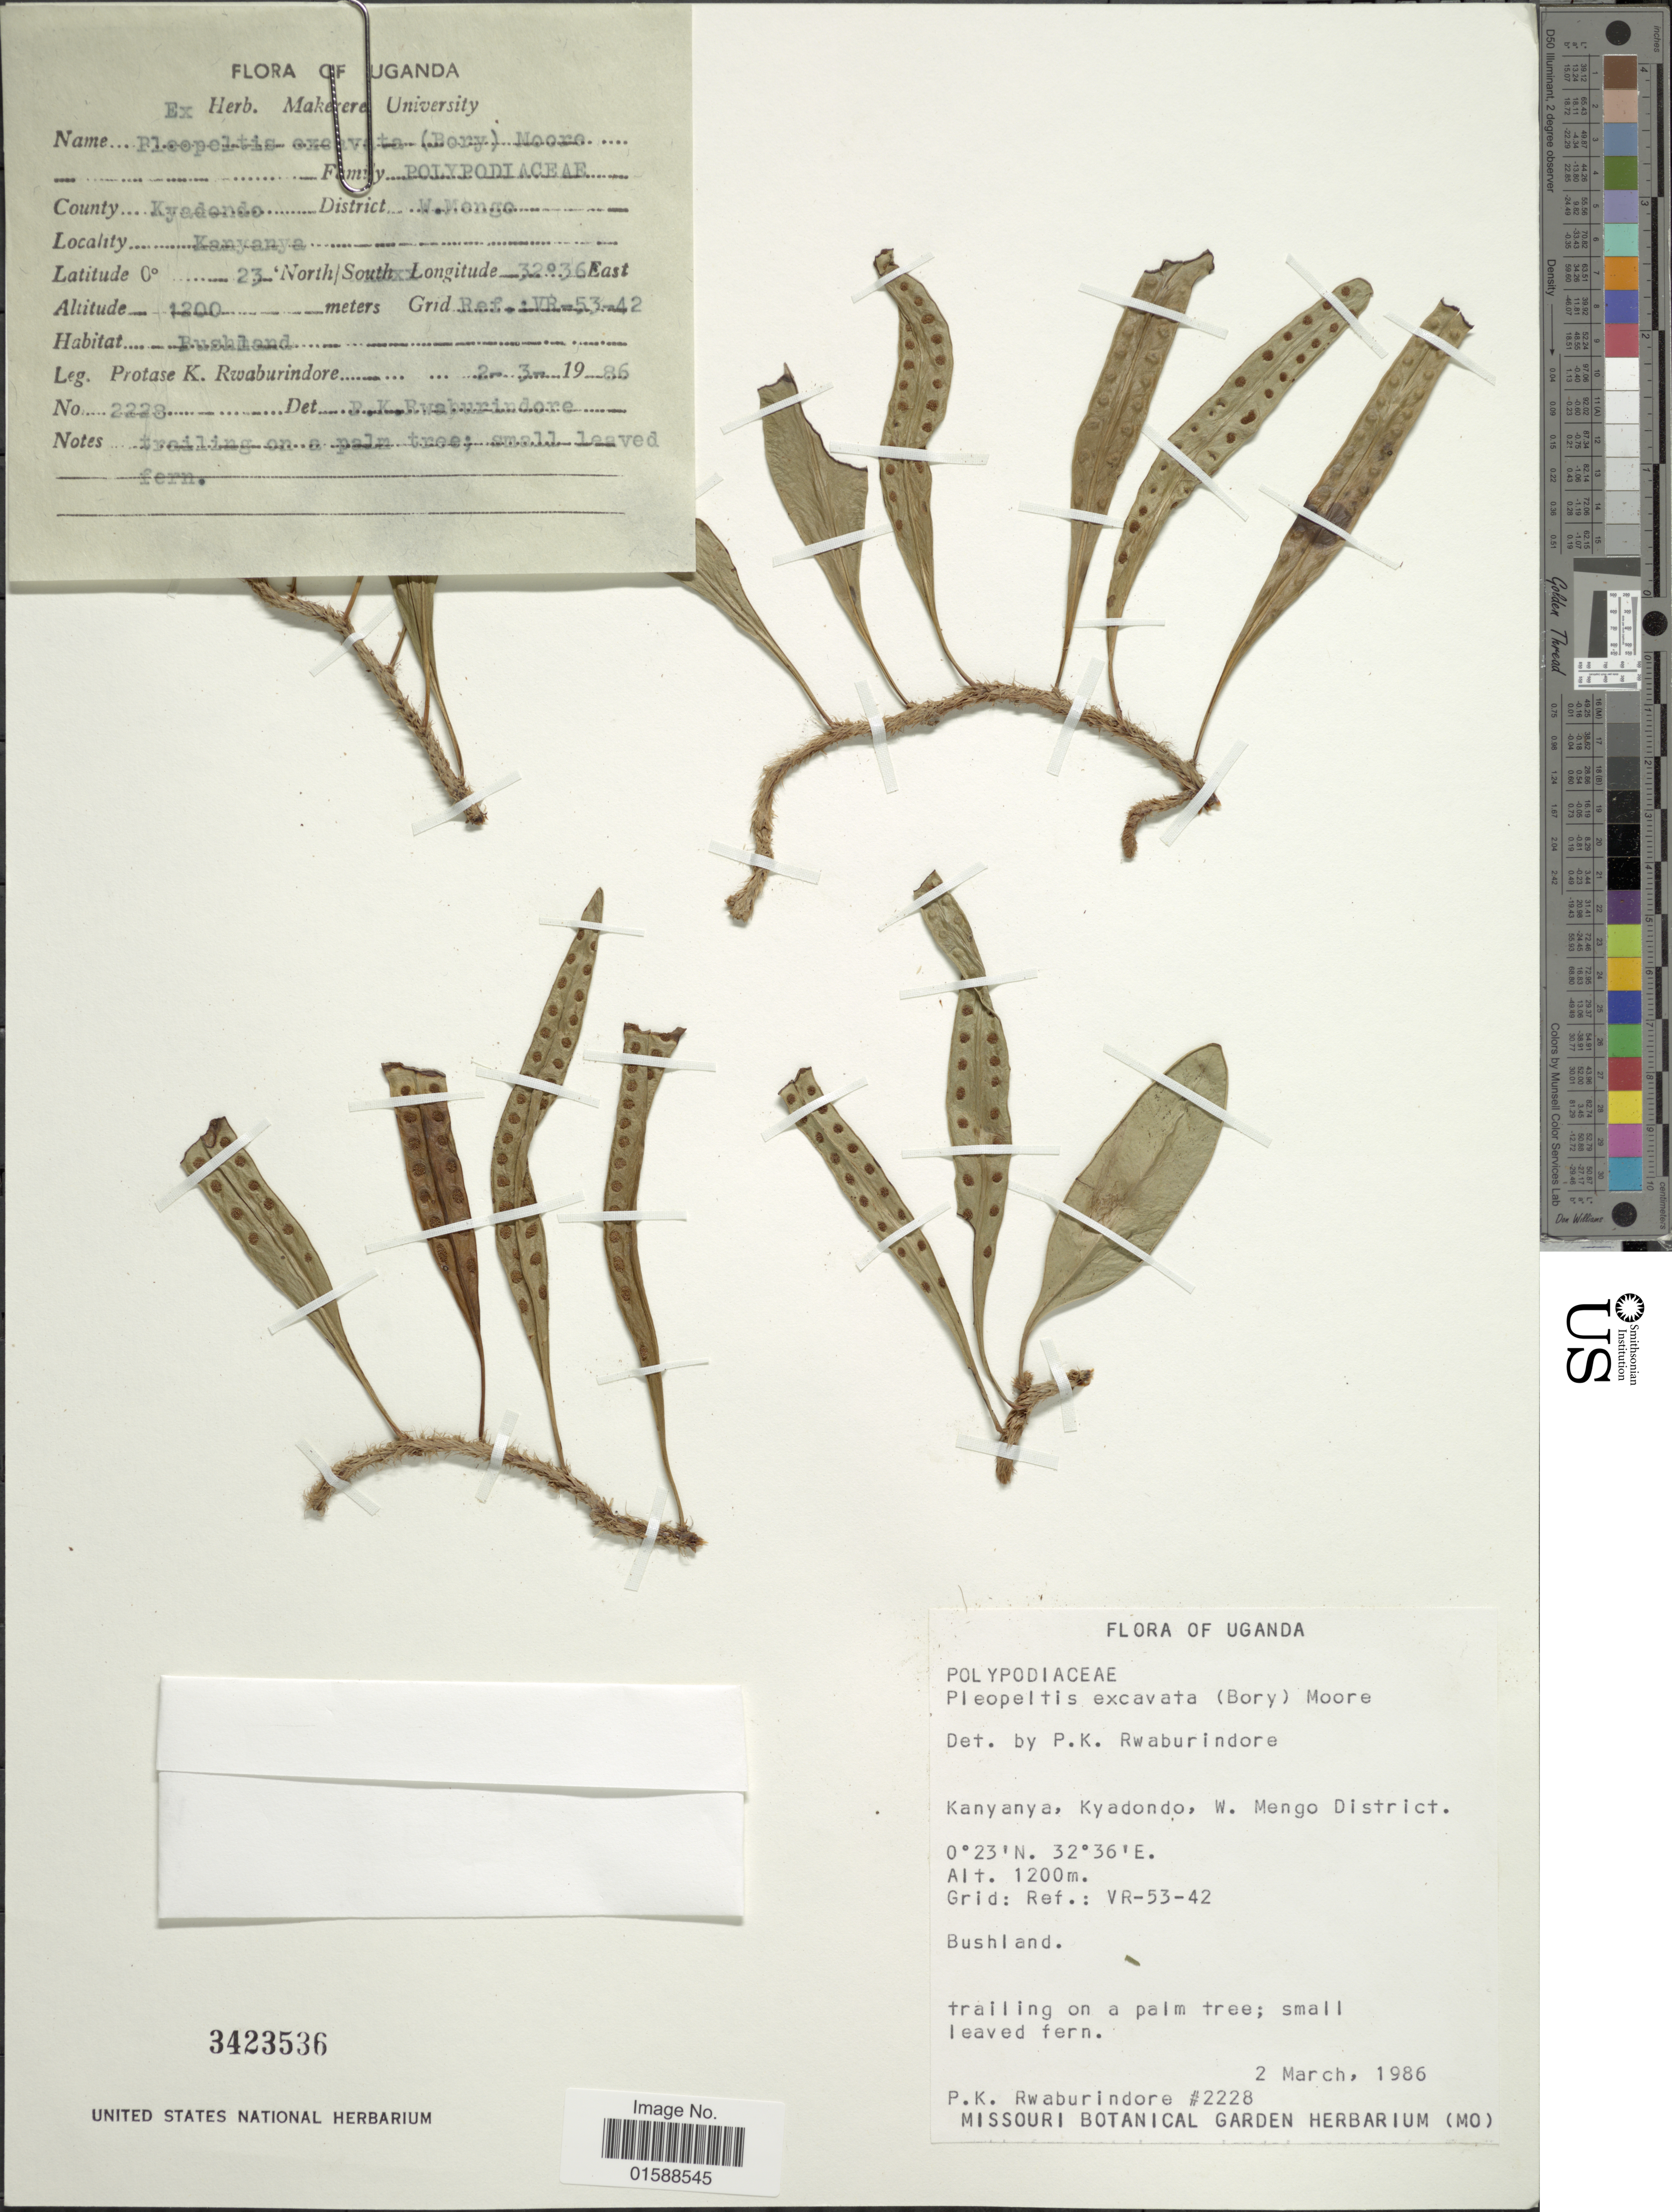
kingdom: Plantae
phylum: Tracheophyta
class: Polypodiopsida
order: Polypodiales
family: Polypodiaceae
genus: Lepisorus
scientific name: Lepisorus excavatus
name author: (Bory ex Willd.) Ching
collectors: P. Rwaburindore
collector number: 2228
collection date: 1986-03-02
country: Uganda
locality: Kanyanya, Kyandondo, W. Mengo District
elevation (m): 1200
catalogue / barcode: US 3423536